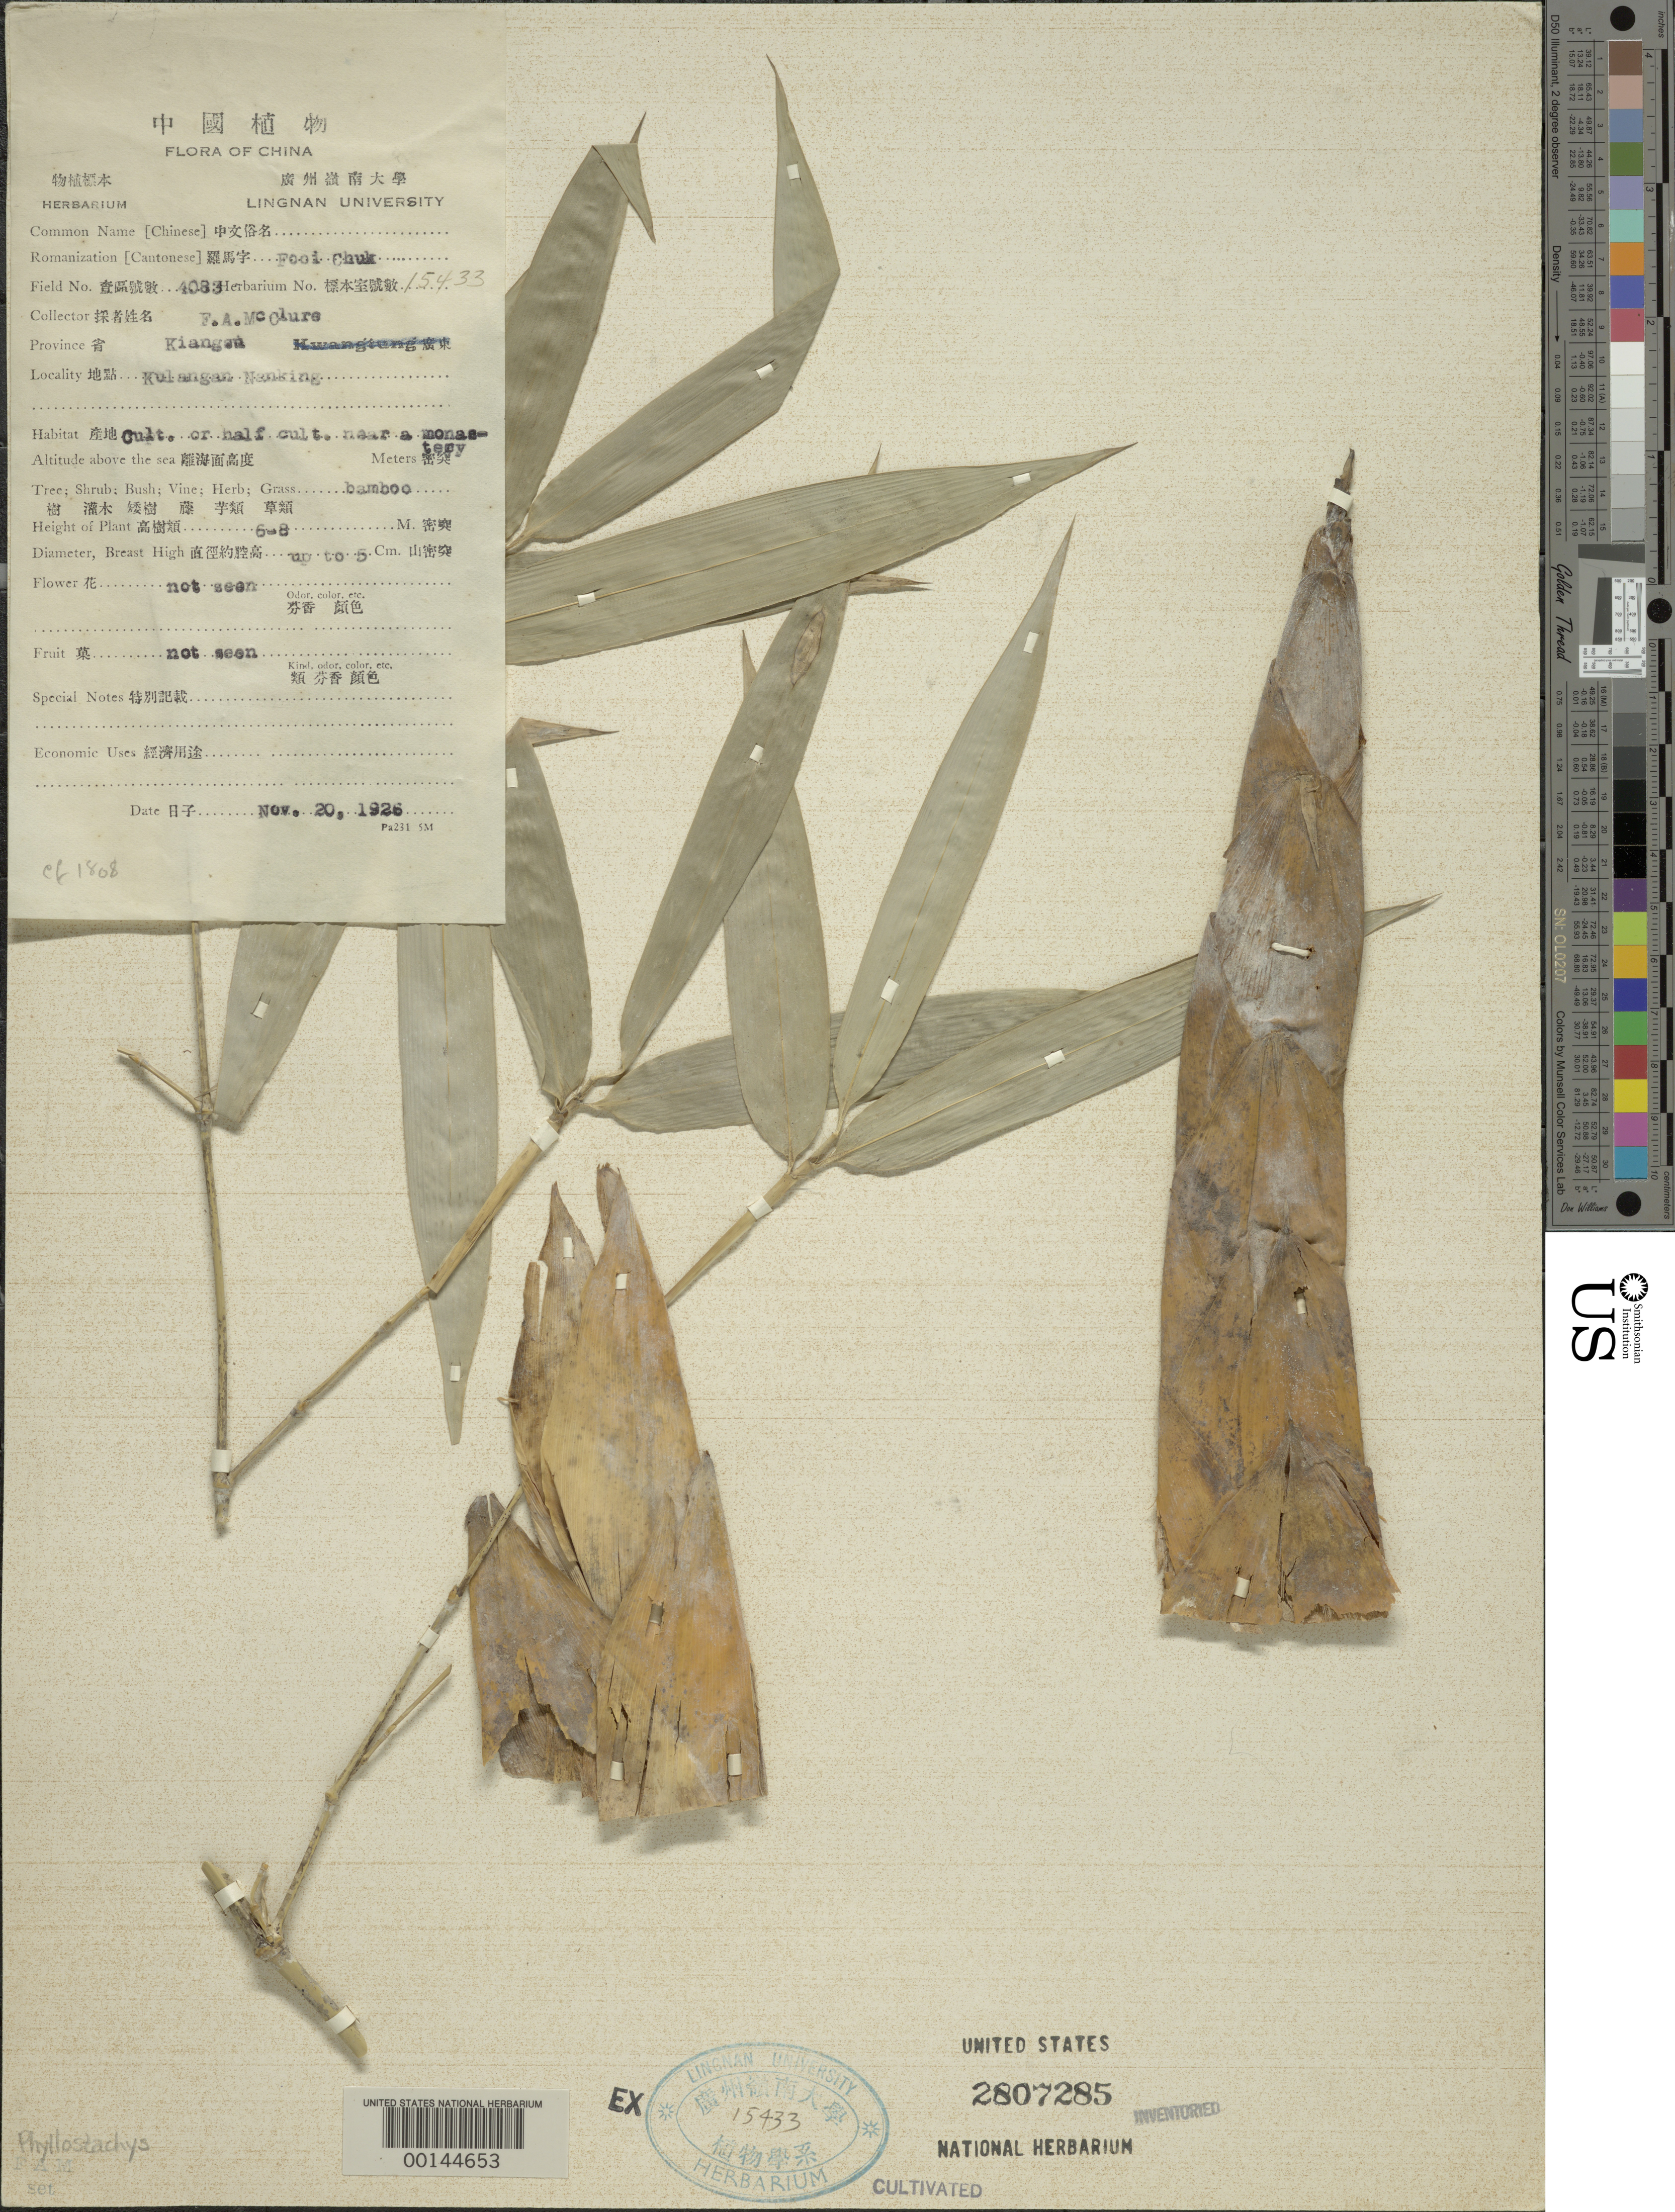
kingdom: Plantae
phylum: Tracheophyta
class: Liliopsida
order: Poales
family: Poaceae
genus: Phyllostachys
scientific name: Phyllostachys sp.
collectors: F. A. McClure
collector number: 4083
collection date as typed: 20 Nov 1926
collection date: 1926-11-20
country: China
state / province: Jiangsu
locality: Kulangan nanking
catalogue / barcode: US 2807285